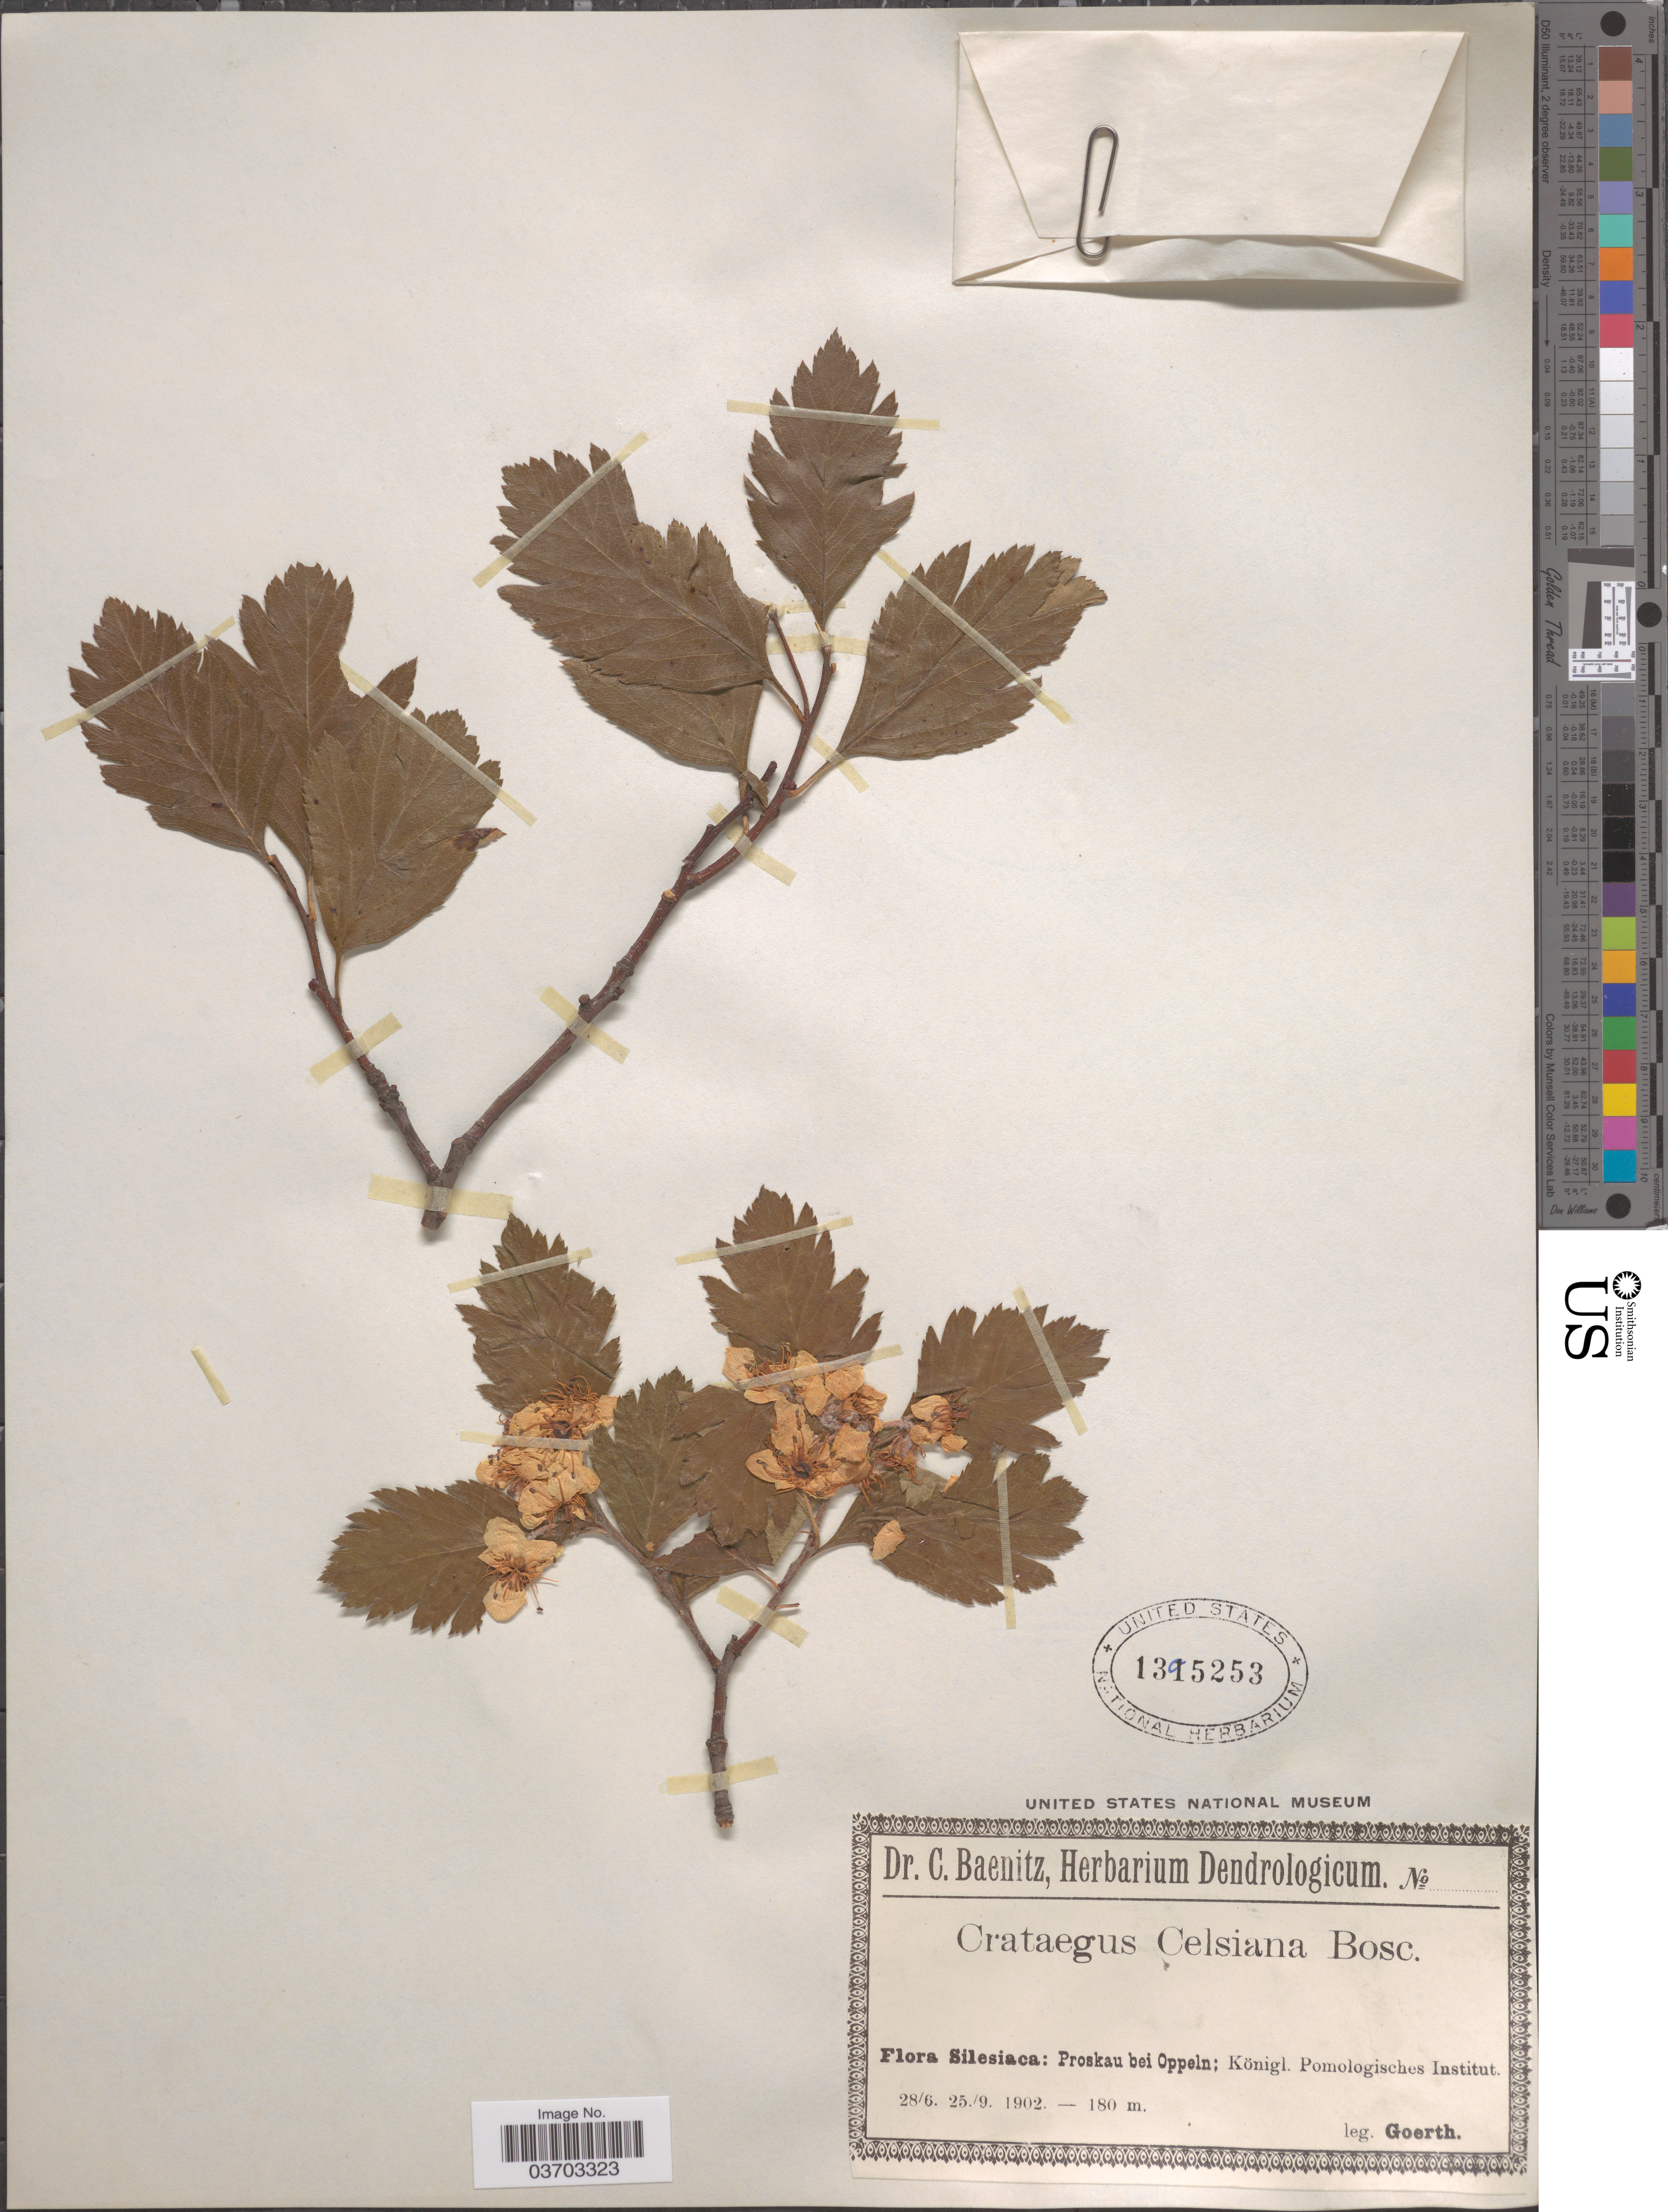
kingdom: Plantae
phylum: Tracheophyta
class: Magnoliopsida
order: Rosales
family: Rosaceae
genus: Crataegus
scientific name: Crataegus celsiana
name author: Bosc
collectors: Goerth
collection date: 1902-06-28/1902-09-25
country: Poland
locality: Silesiaca: Proskau bei Oppeln; Königl. Pomologisches Institut.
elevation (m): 180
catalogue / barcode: US 1395253